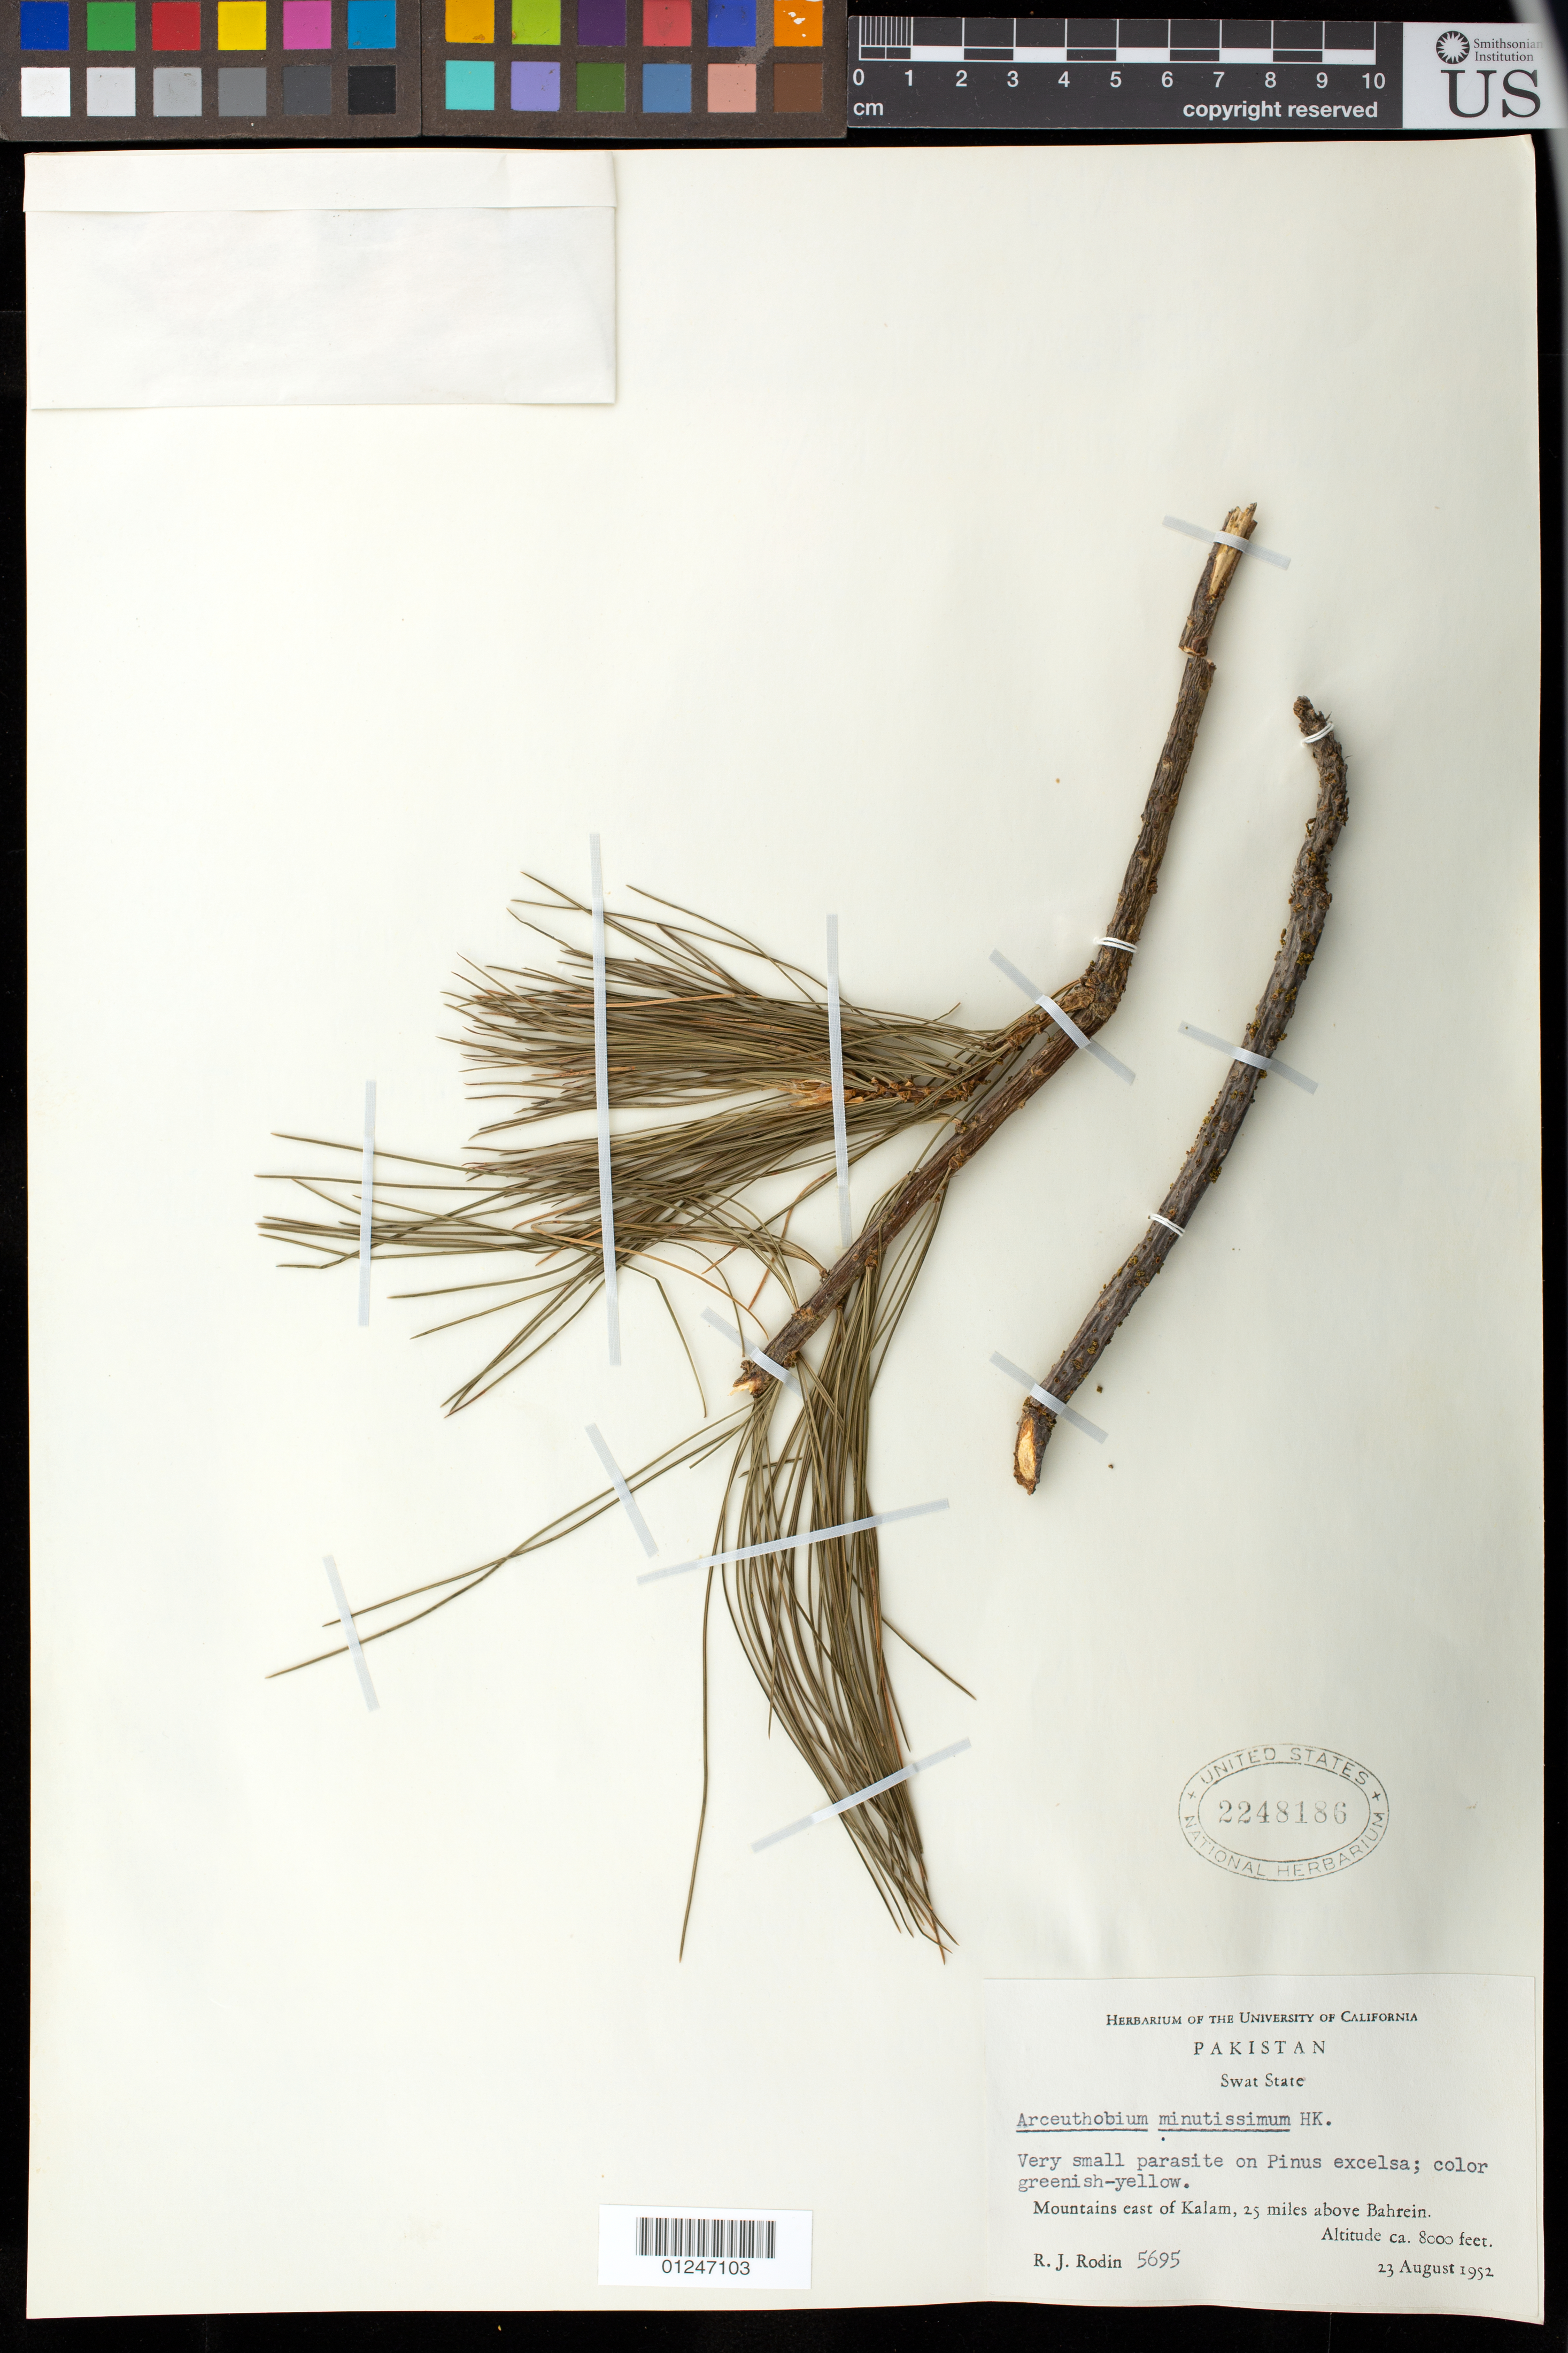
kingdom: Plantae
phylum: Tracheophyta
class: Magnoliopsida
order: Santalales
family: Viscaceae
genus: Arceuthobium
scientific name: Arceuthobium minutissimum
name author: Hook. f.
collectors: R. J. Rodin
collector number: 5695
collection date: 1952-08-23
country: Pakistan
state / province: Khyber Pakhtunkhwa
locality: Swat State, Mountains east of Kalam, 25 milesabove Bahrein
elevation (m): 2438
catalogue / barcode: US 2248186